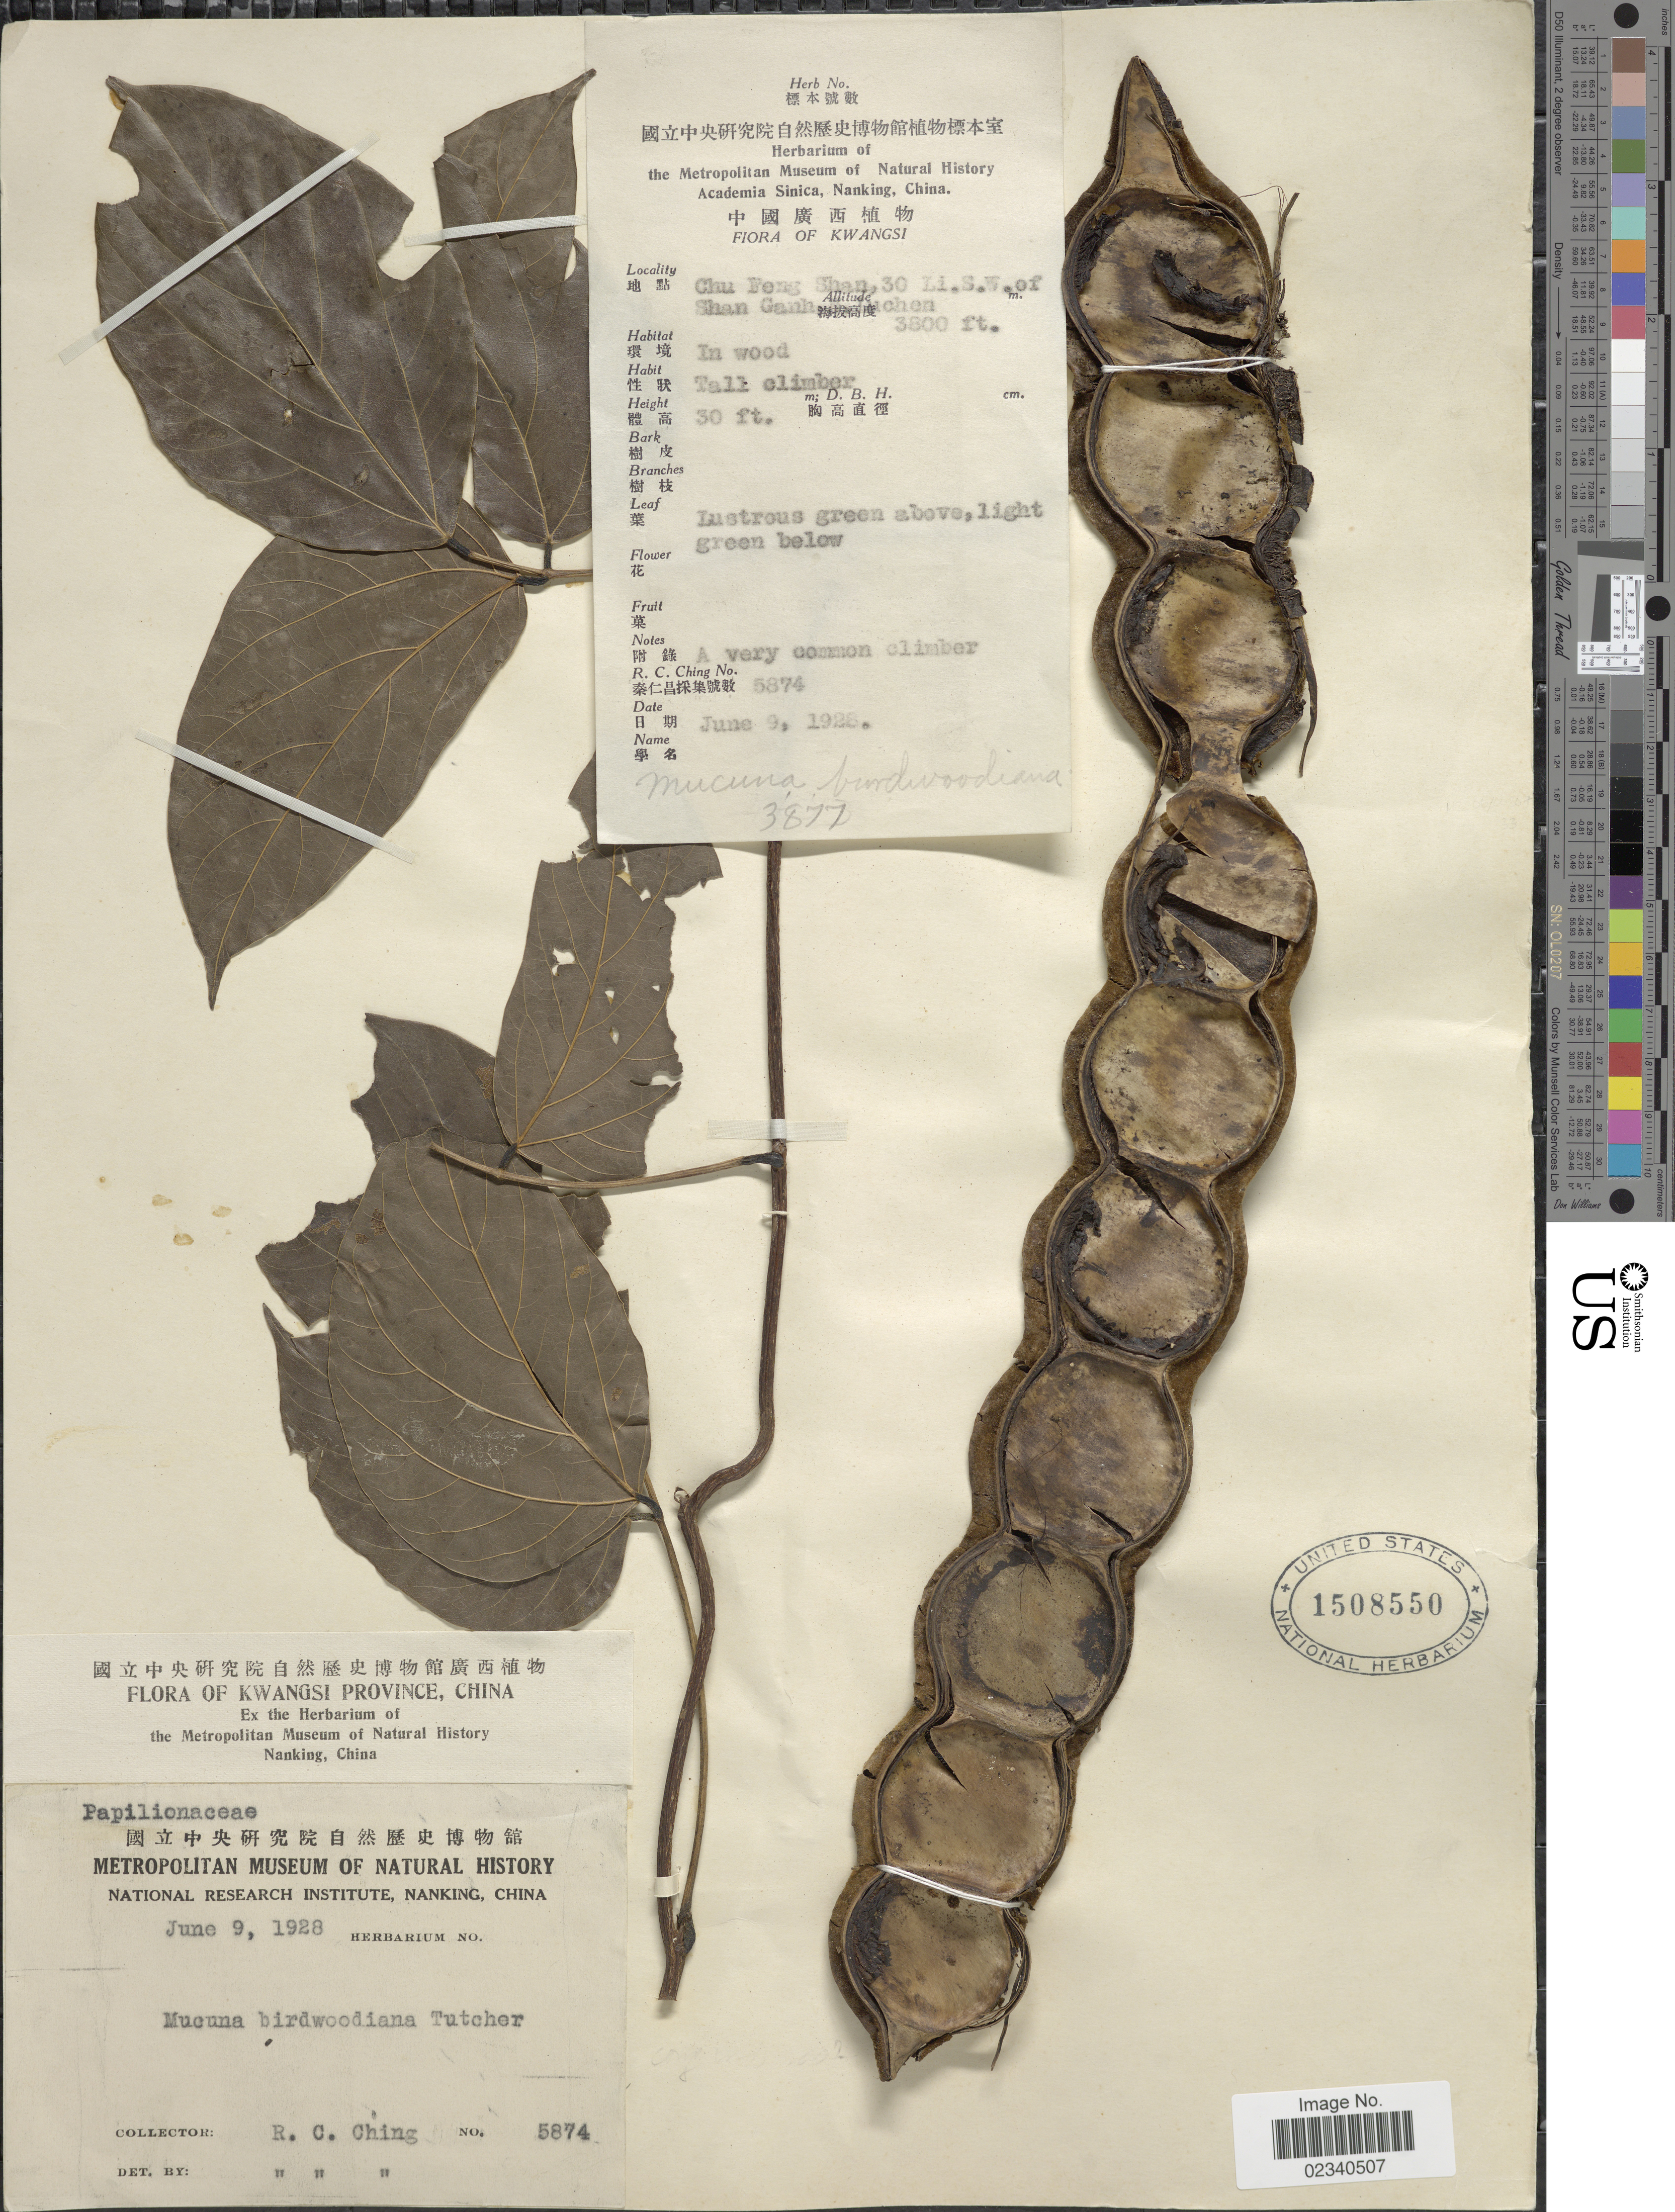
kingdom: Plantae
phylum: Tracheophyta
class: Magnoliopsida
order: Fabales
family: Fabaceae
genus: Mucuna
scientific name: Mucuna birdwoodiana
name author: Tutcher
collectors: R. C. Ching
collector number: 5874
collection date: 1928-06-09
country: China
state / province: Guangxi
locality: Kwangsi Province. Chu Feng Shan, 30 Li. S.W. of Shan Ganh. Luchen.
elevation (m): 1158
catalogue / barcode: US 1508550